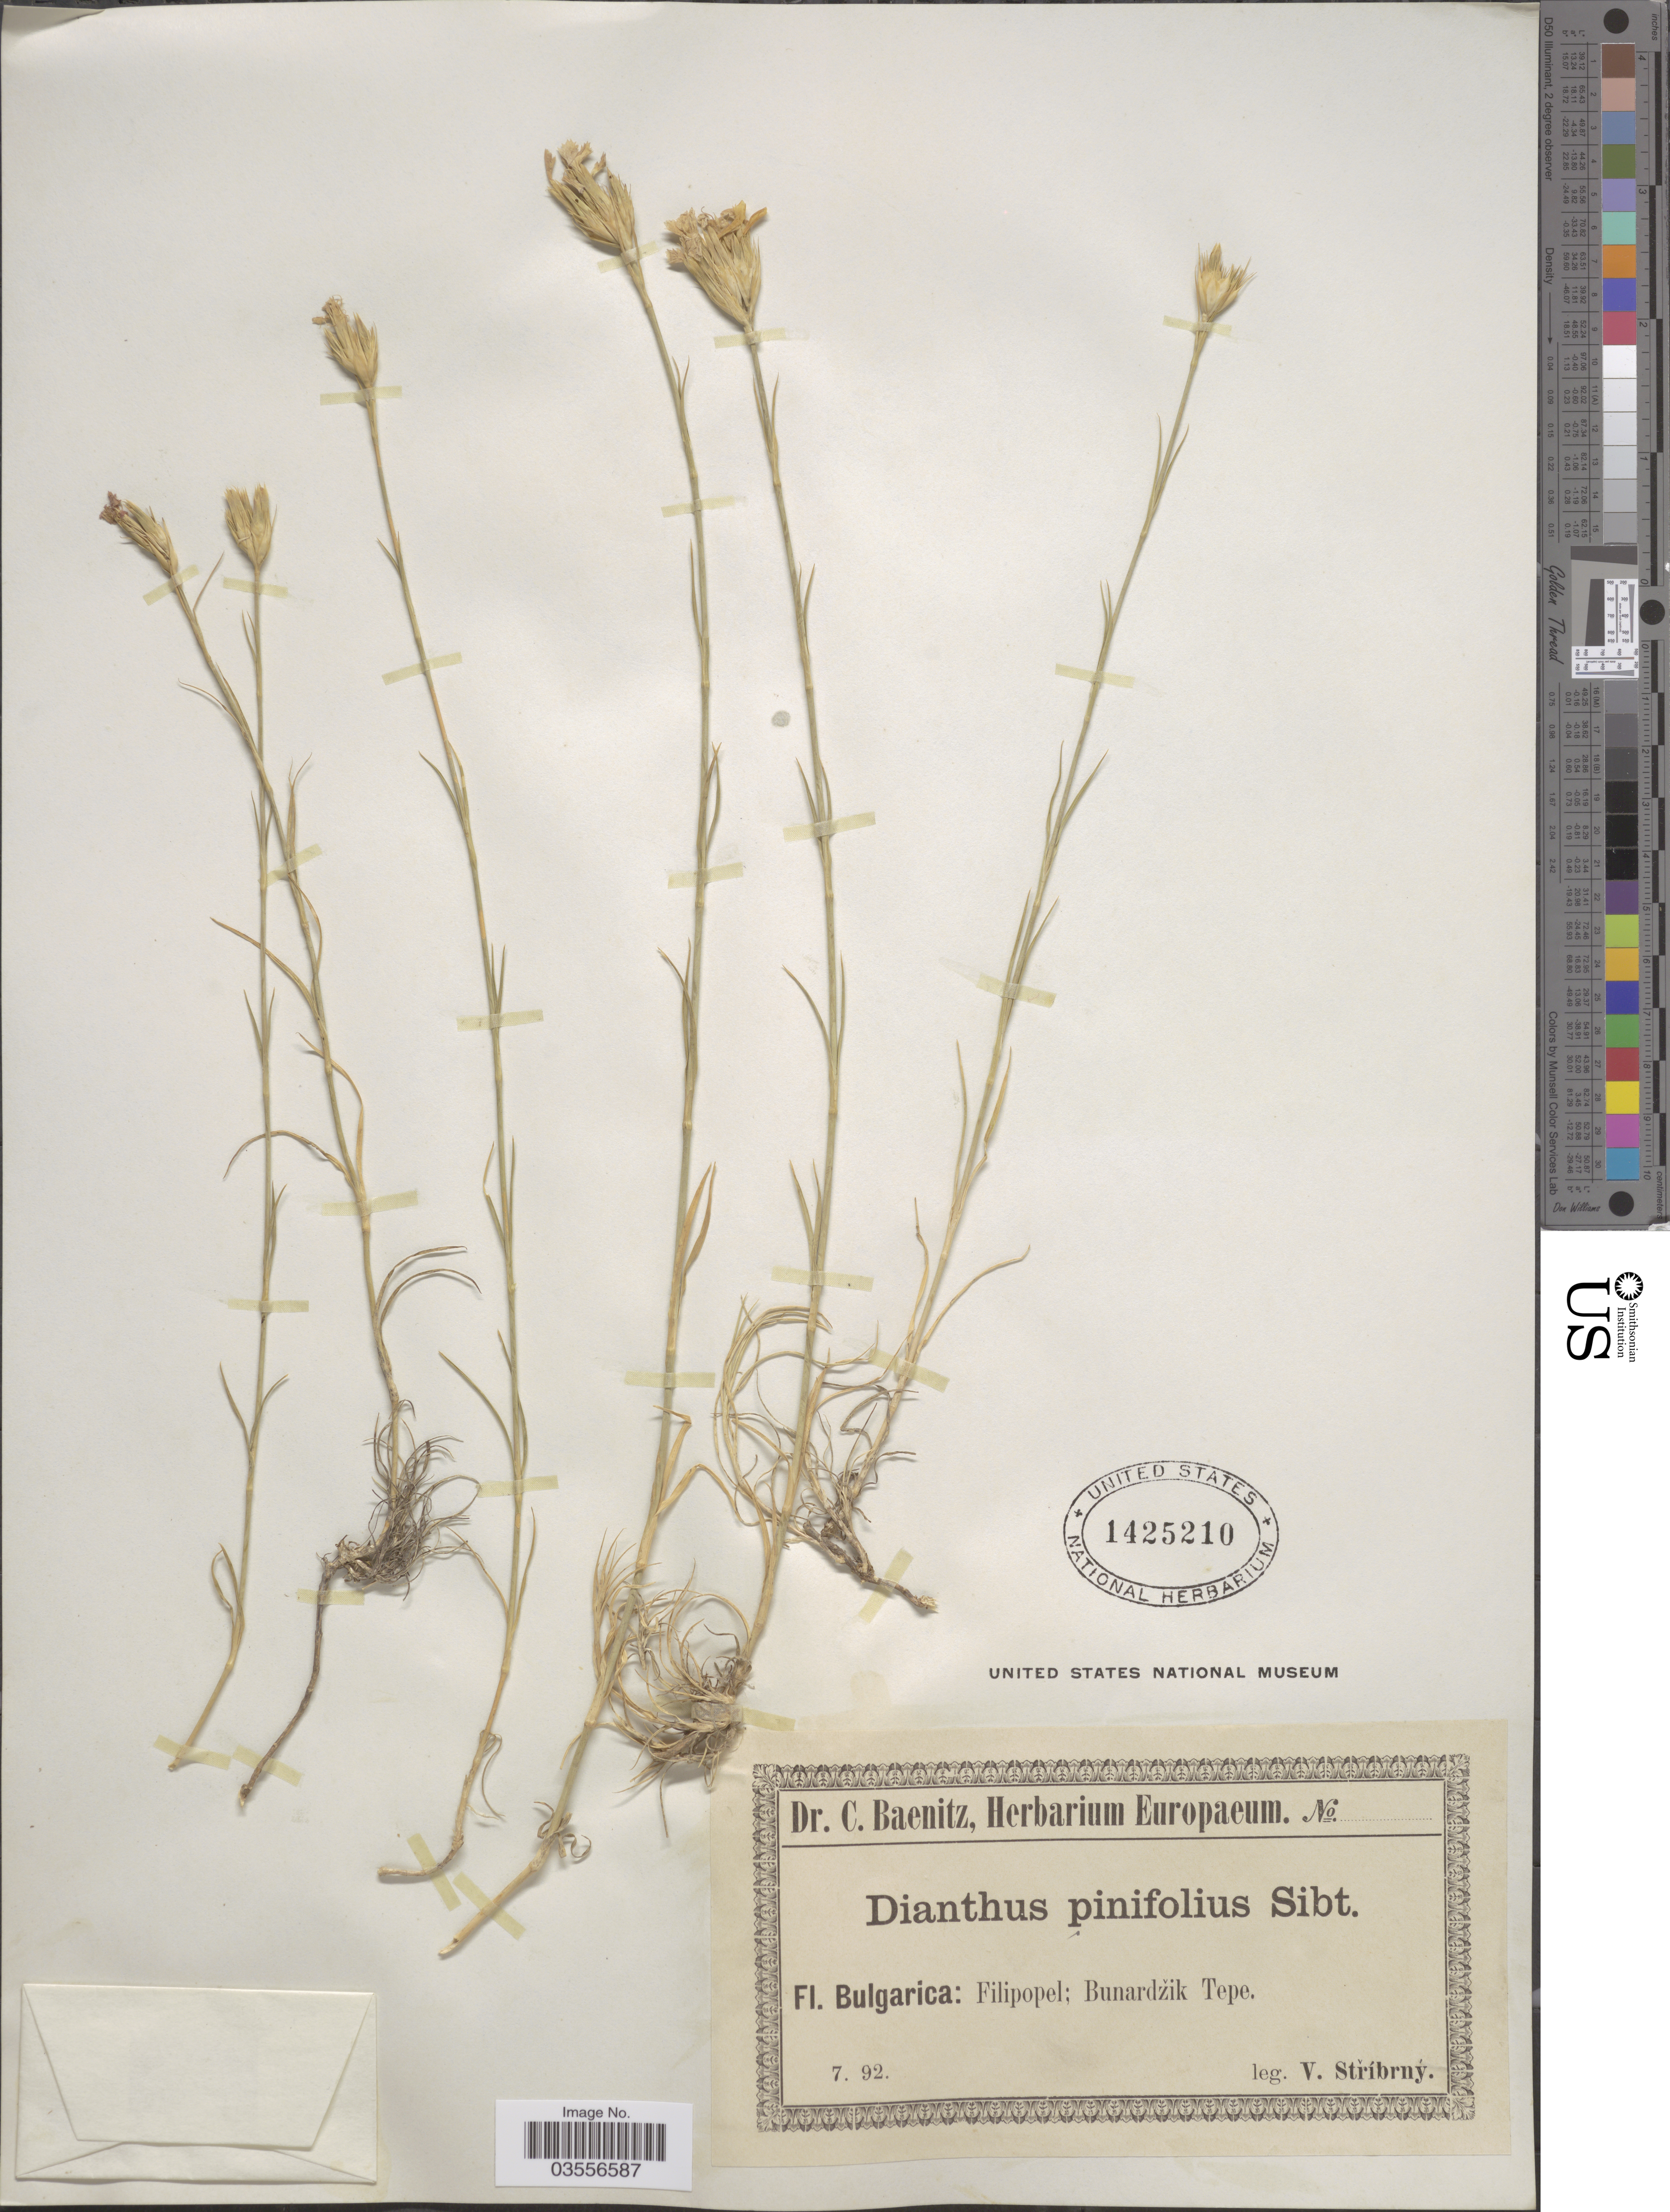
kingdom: Plantae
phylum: Tracheophyta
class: Magnoliopsida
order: Caryophyllales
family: Caryophyllaceae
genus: Dianthus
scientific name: Dianthus pinifolius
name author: Sm.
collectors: V. Stribrny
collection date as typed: Transcribed d/m/y: /7/92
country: Bulgaria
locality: Filipopel; Bunardžik Tepe.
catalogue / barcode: US 1425210